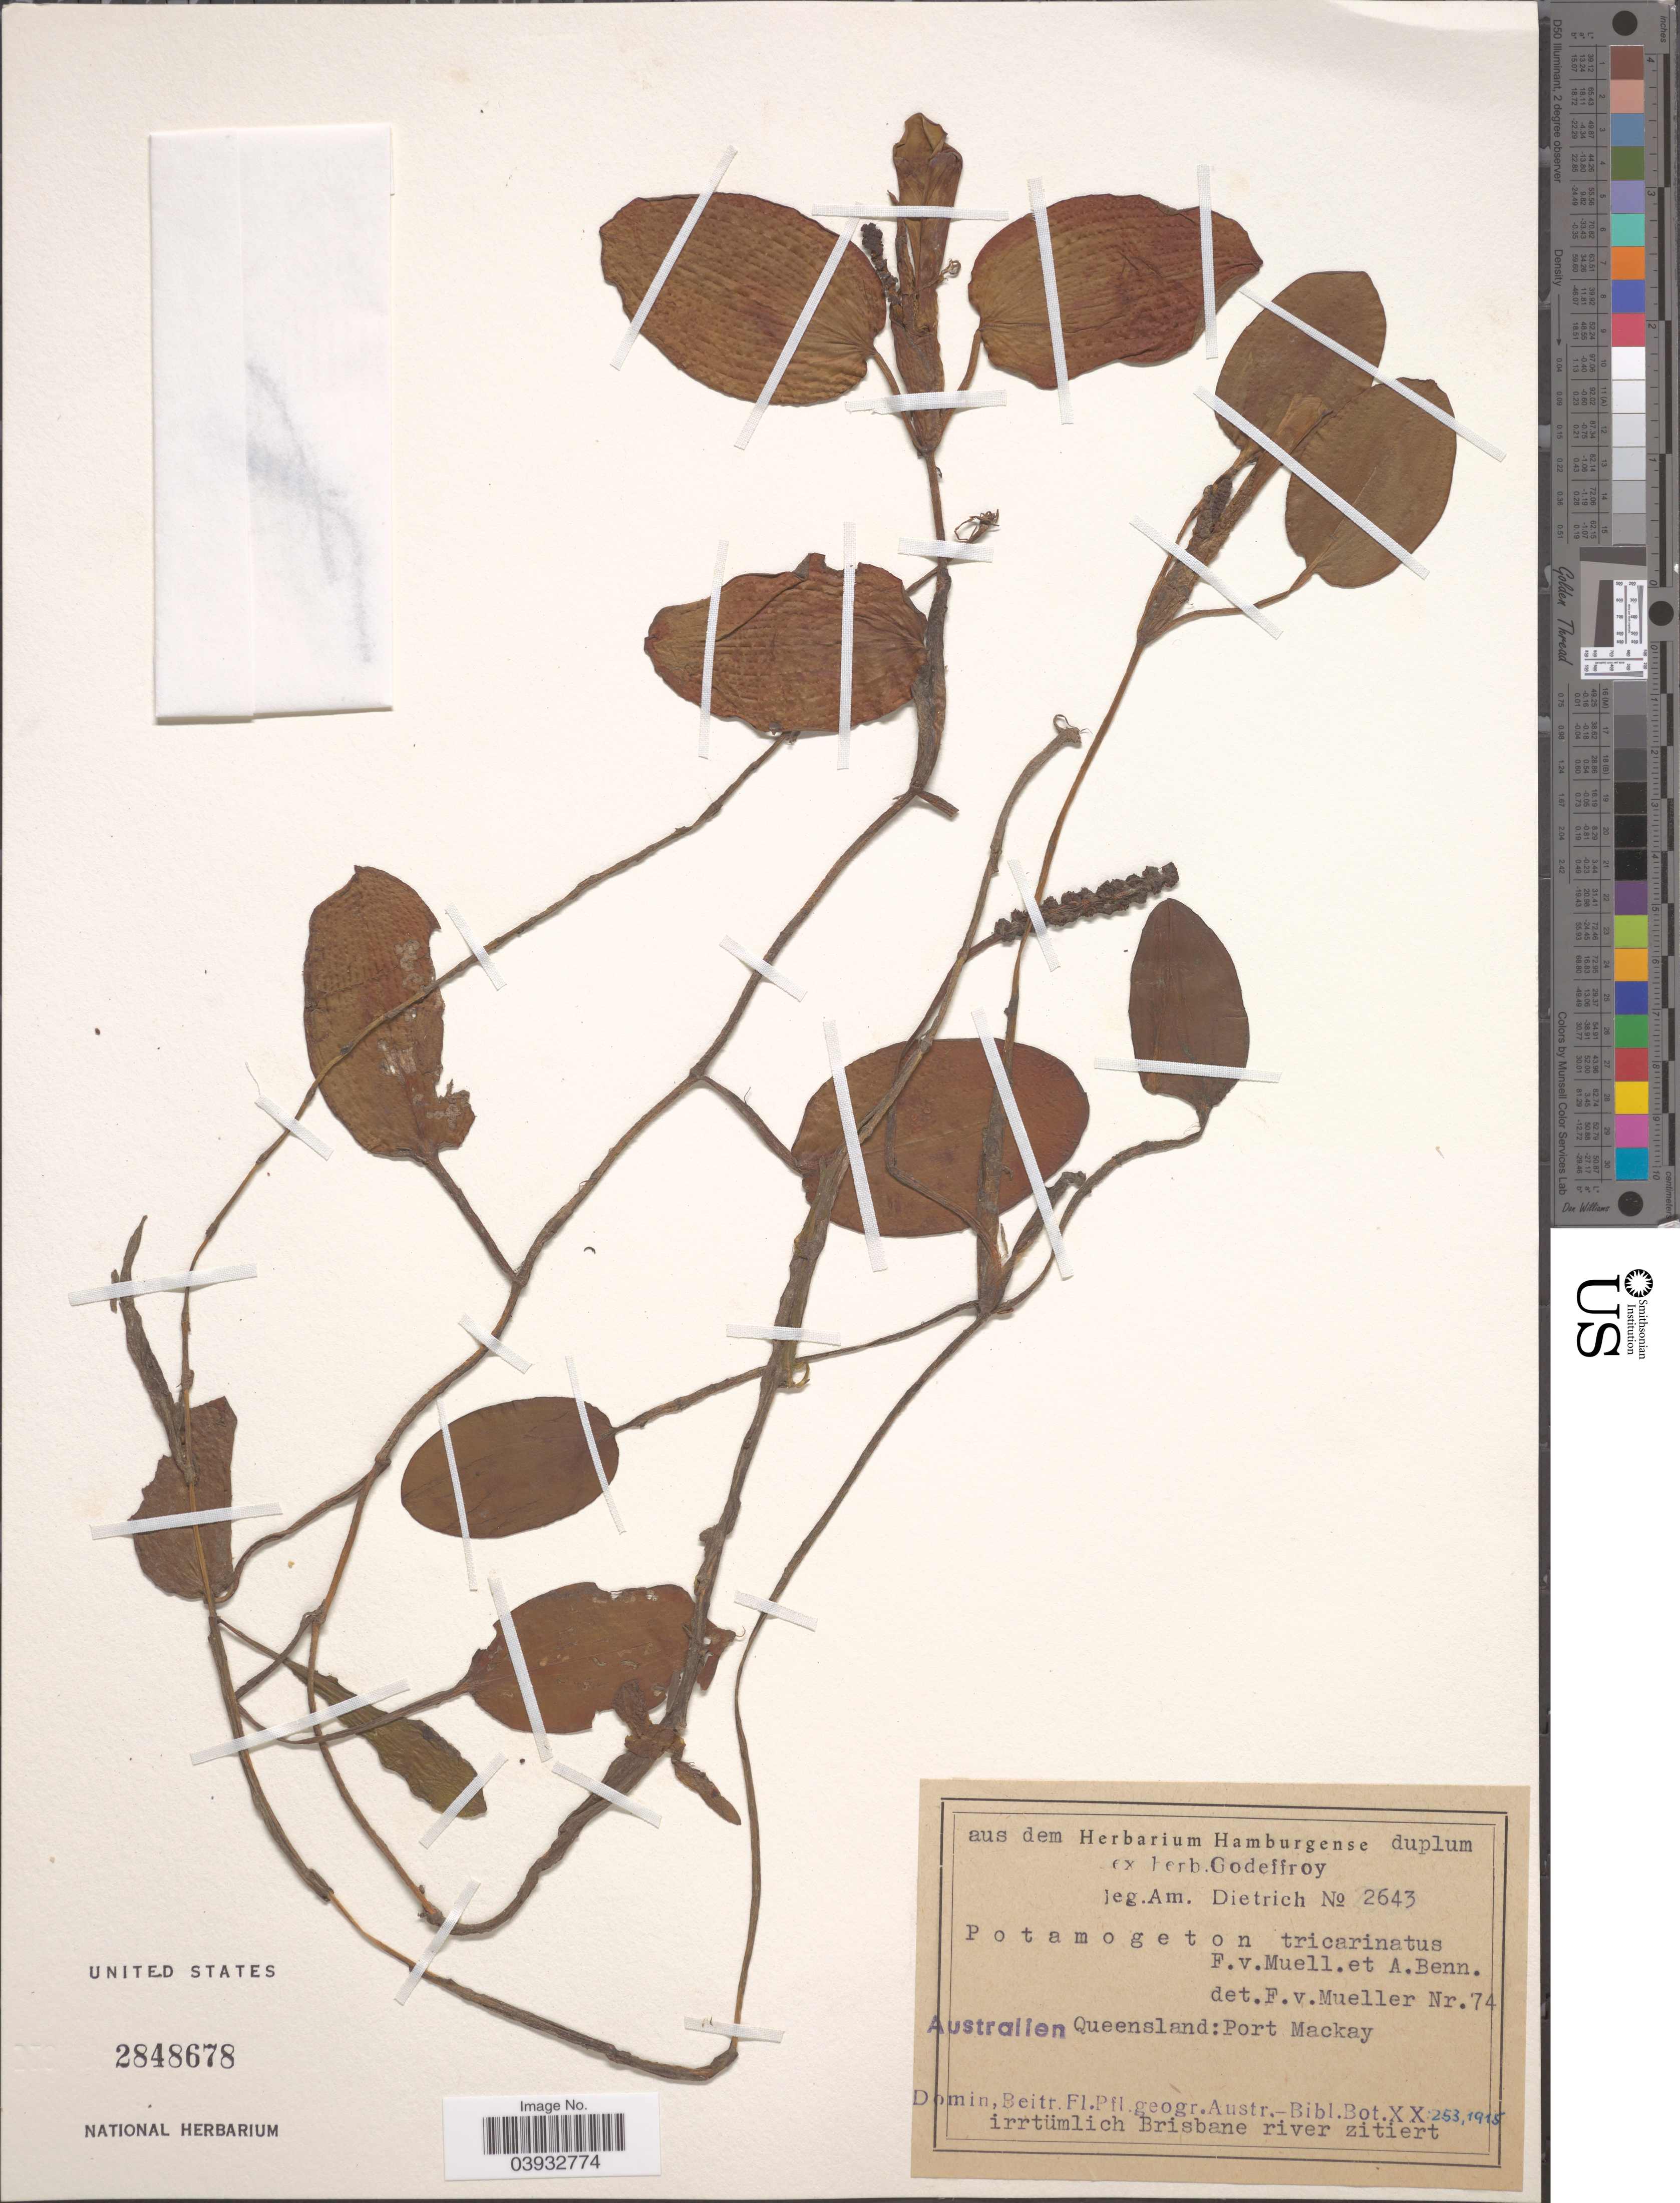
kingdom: Plantae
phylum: Tracheophyta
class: Liliopsida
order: Alismatales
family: Potamogetonaceae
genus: Potamogeton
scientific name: Potamogeton tricarinatus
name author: F. Muell. & A.W. Benn.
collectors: A. G. Dietrich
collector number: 2643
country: Australia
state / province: Queensland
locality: Port Mackay, irrtümlich Brisbane river zitiert.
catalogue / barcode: US 2848678